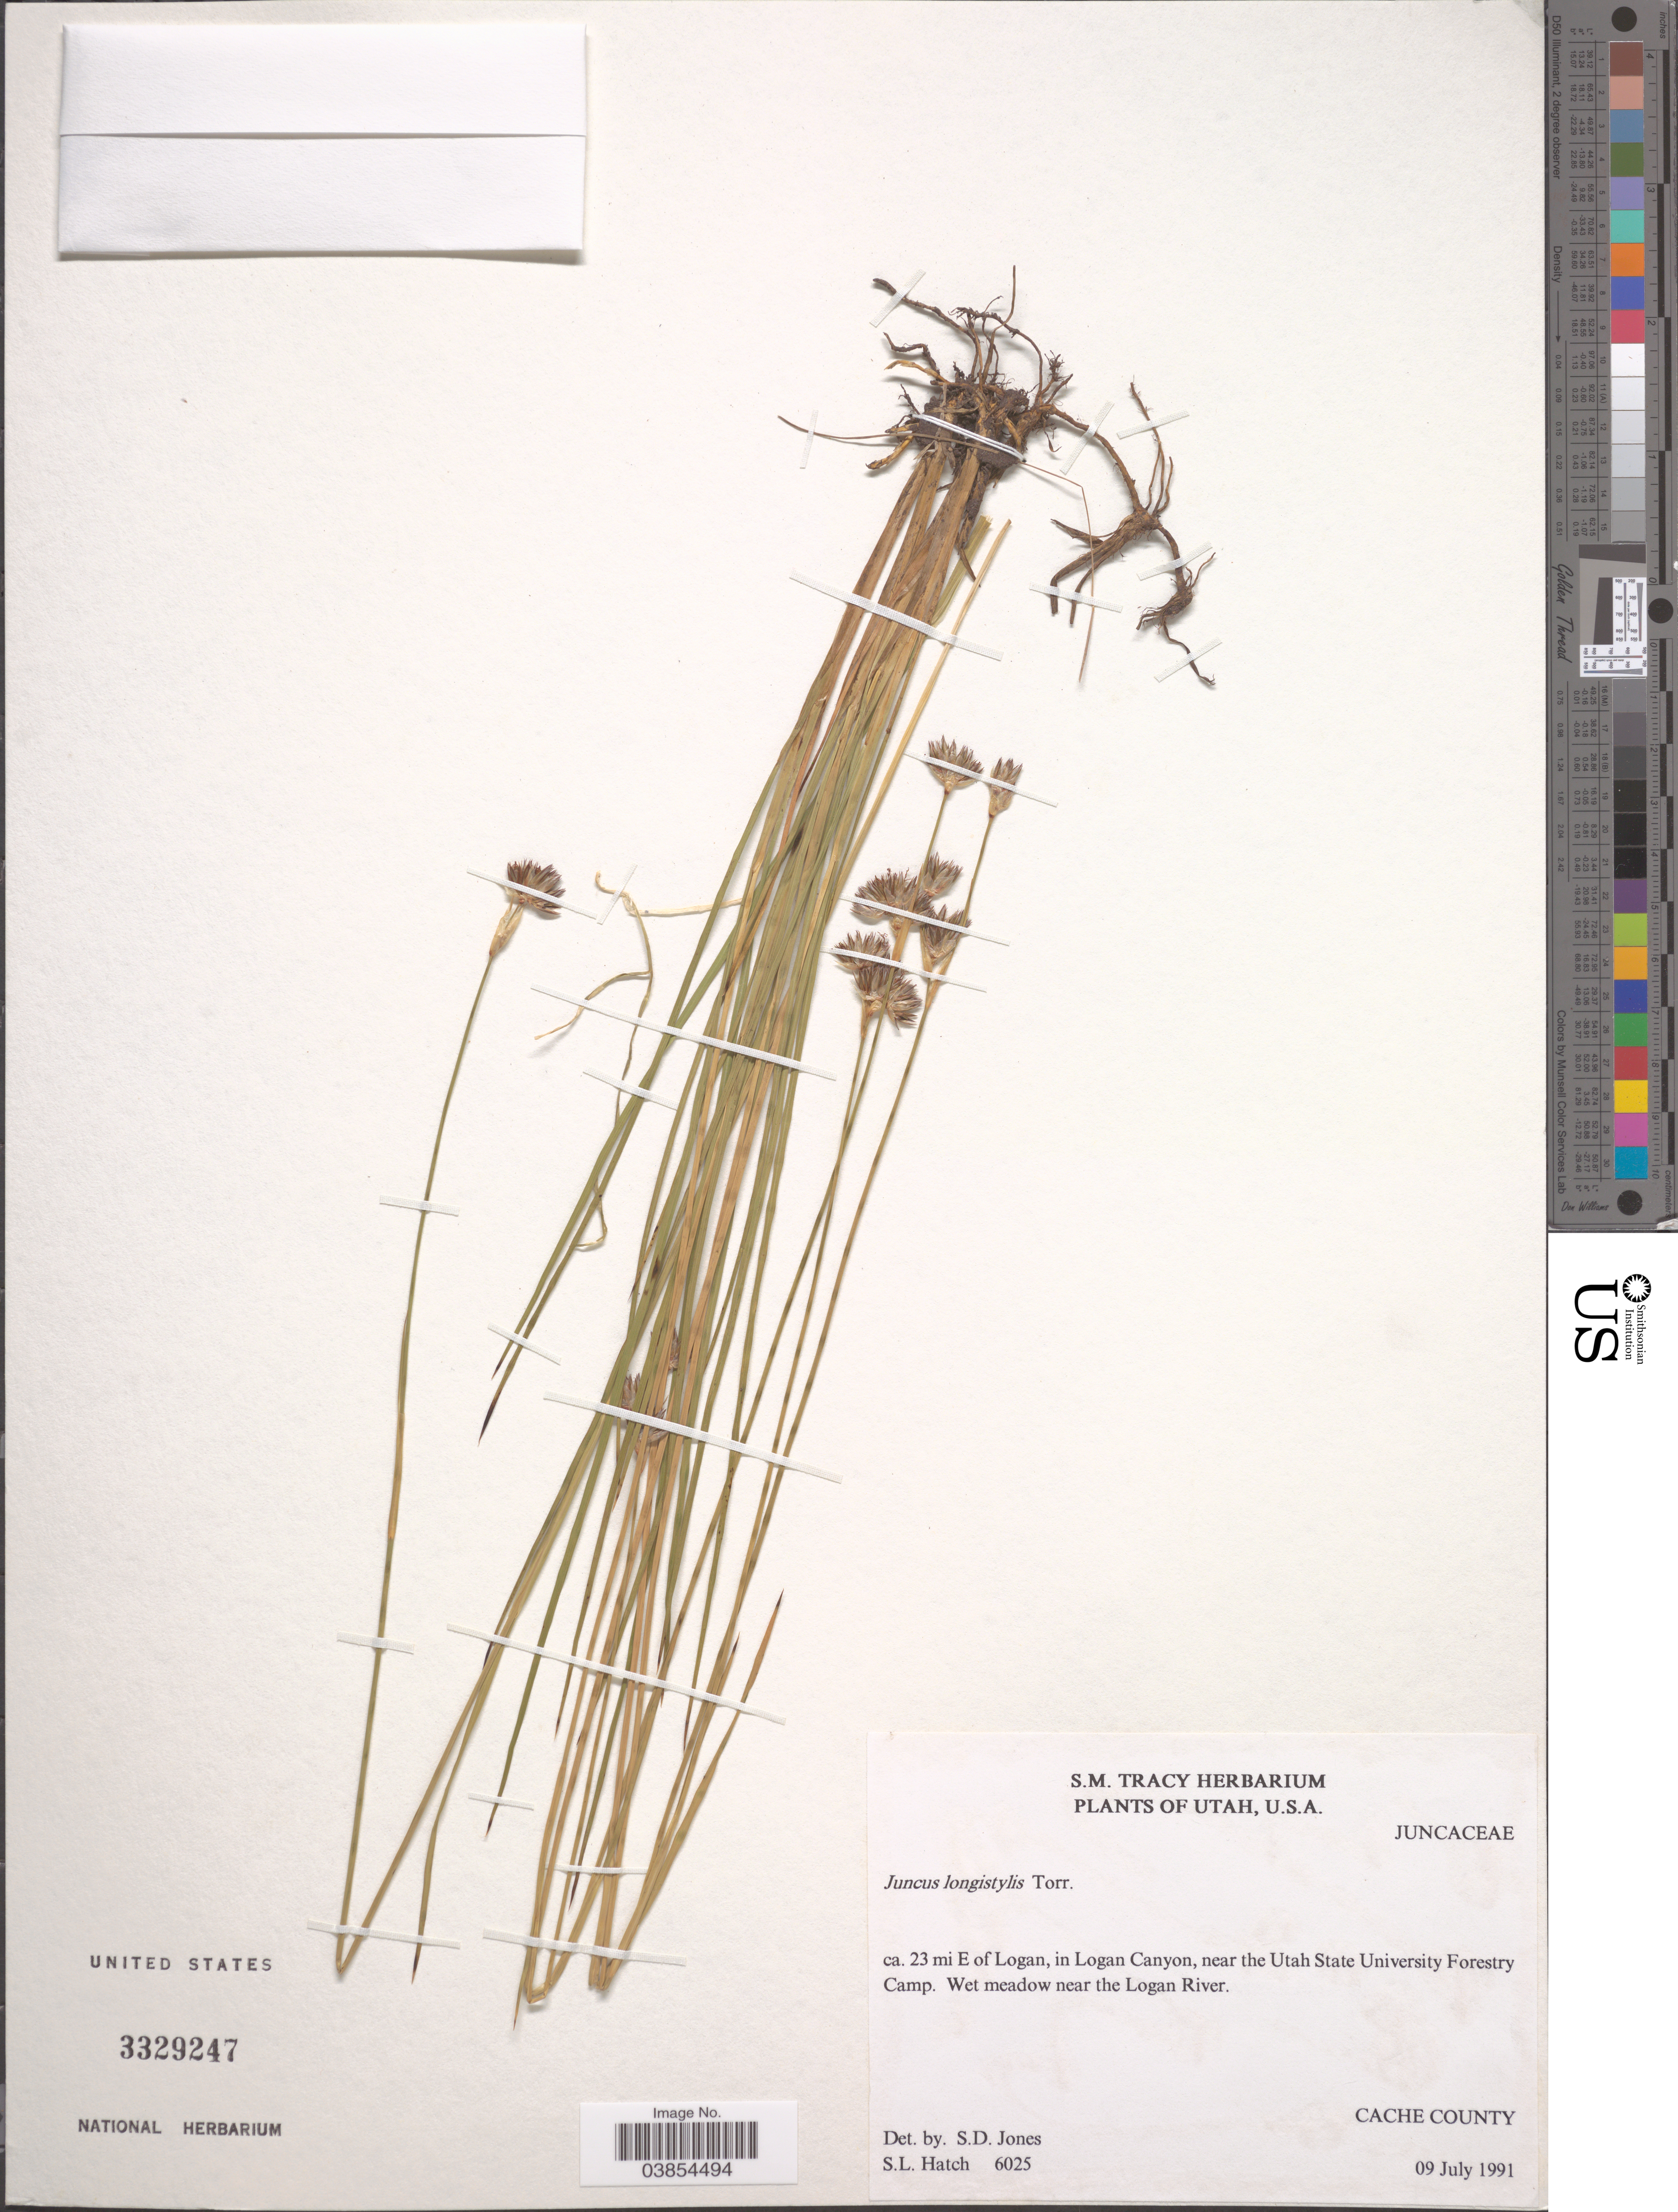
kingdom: Plantae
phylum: Tracheophyta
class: Liliopsida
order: Poales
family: Juncaceae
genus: Juncus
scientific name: Juncus longistylis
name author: Torr.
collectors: S. Hatch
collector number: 6025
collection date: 1991-07-09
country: United States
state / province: Utah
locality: Ca. 23 mi E of Logan, in Logan Canyon, near the Utah State University Forestry Camp. Near the Logan River. Cache County.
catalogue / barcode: US 3329247